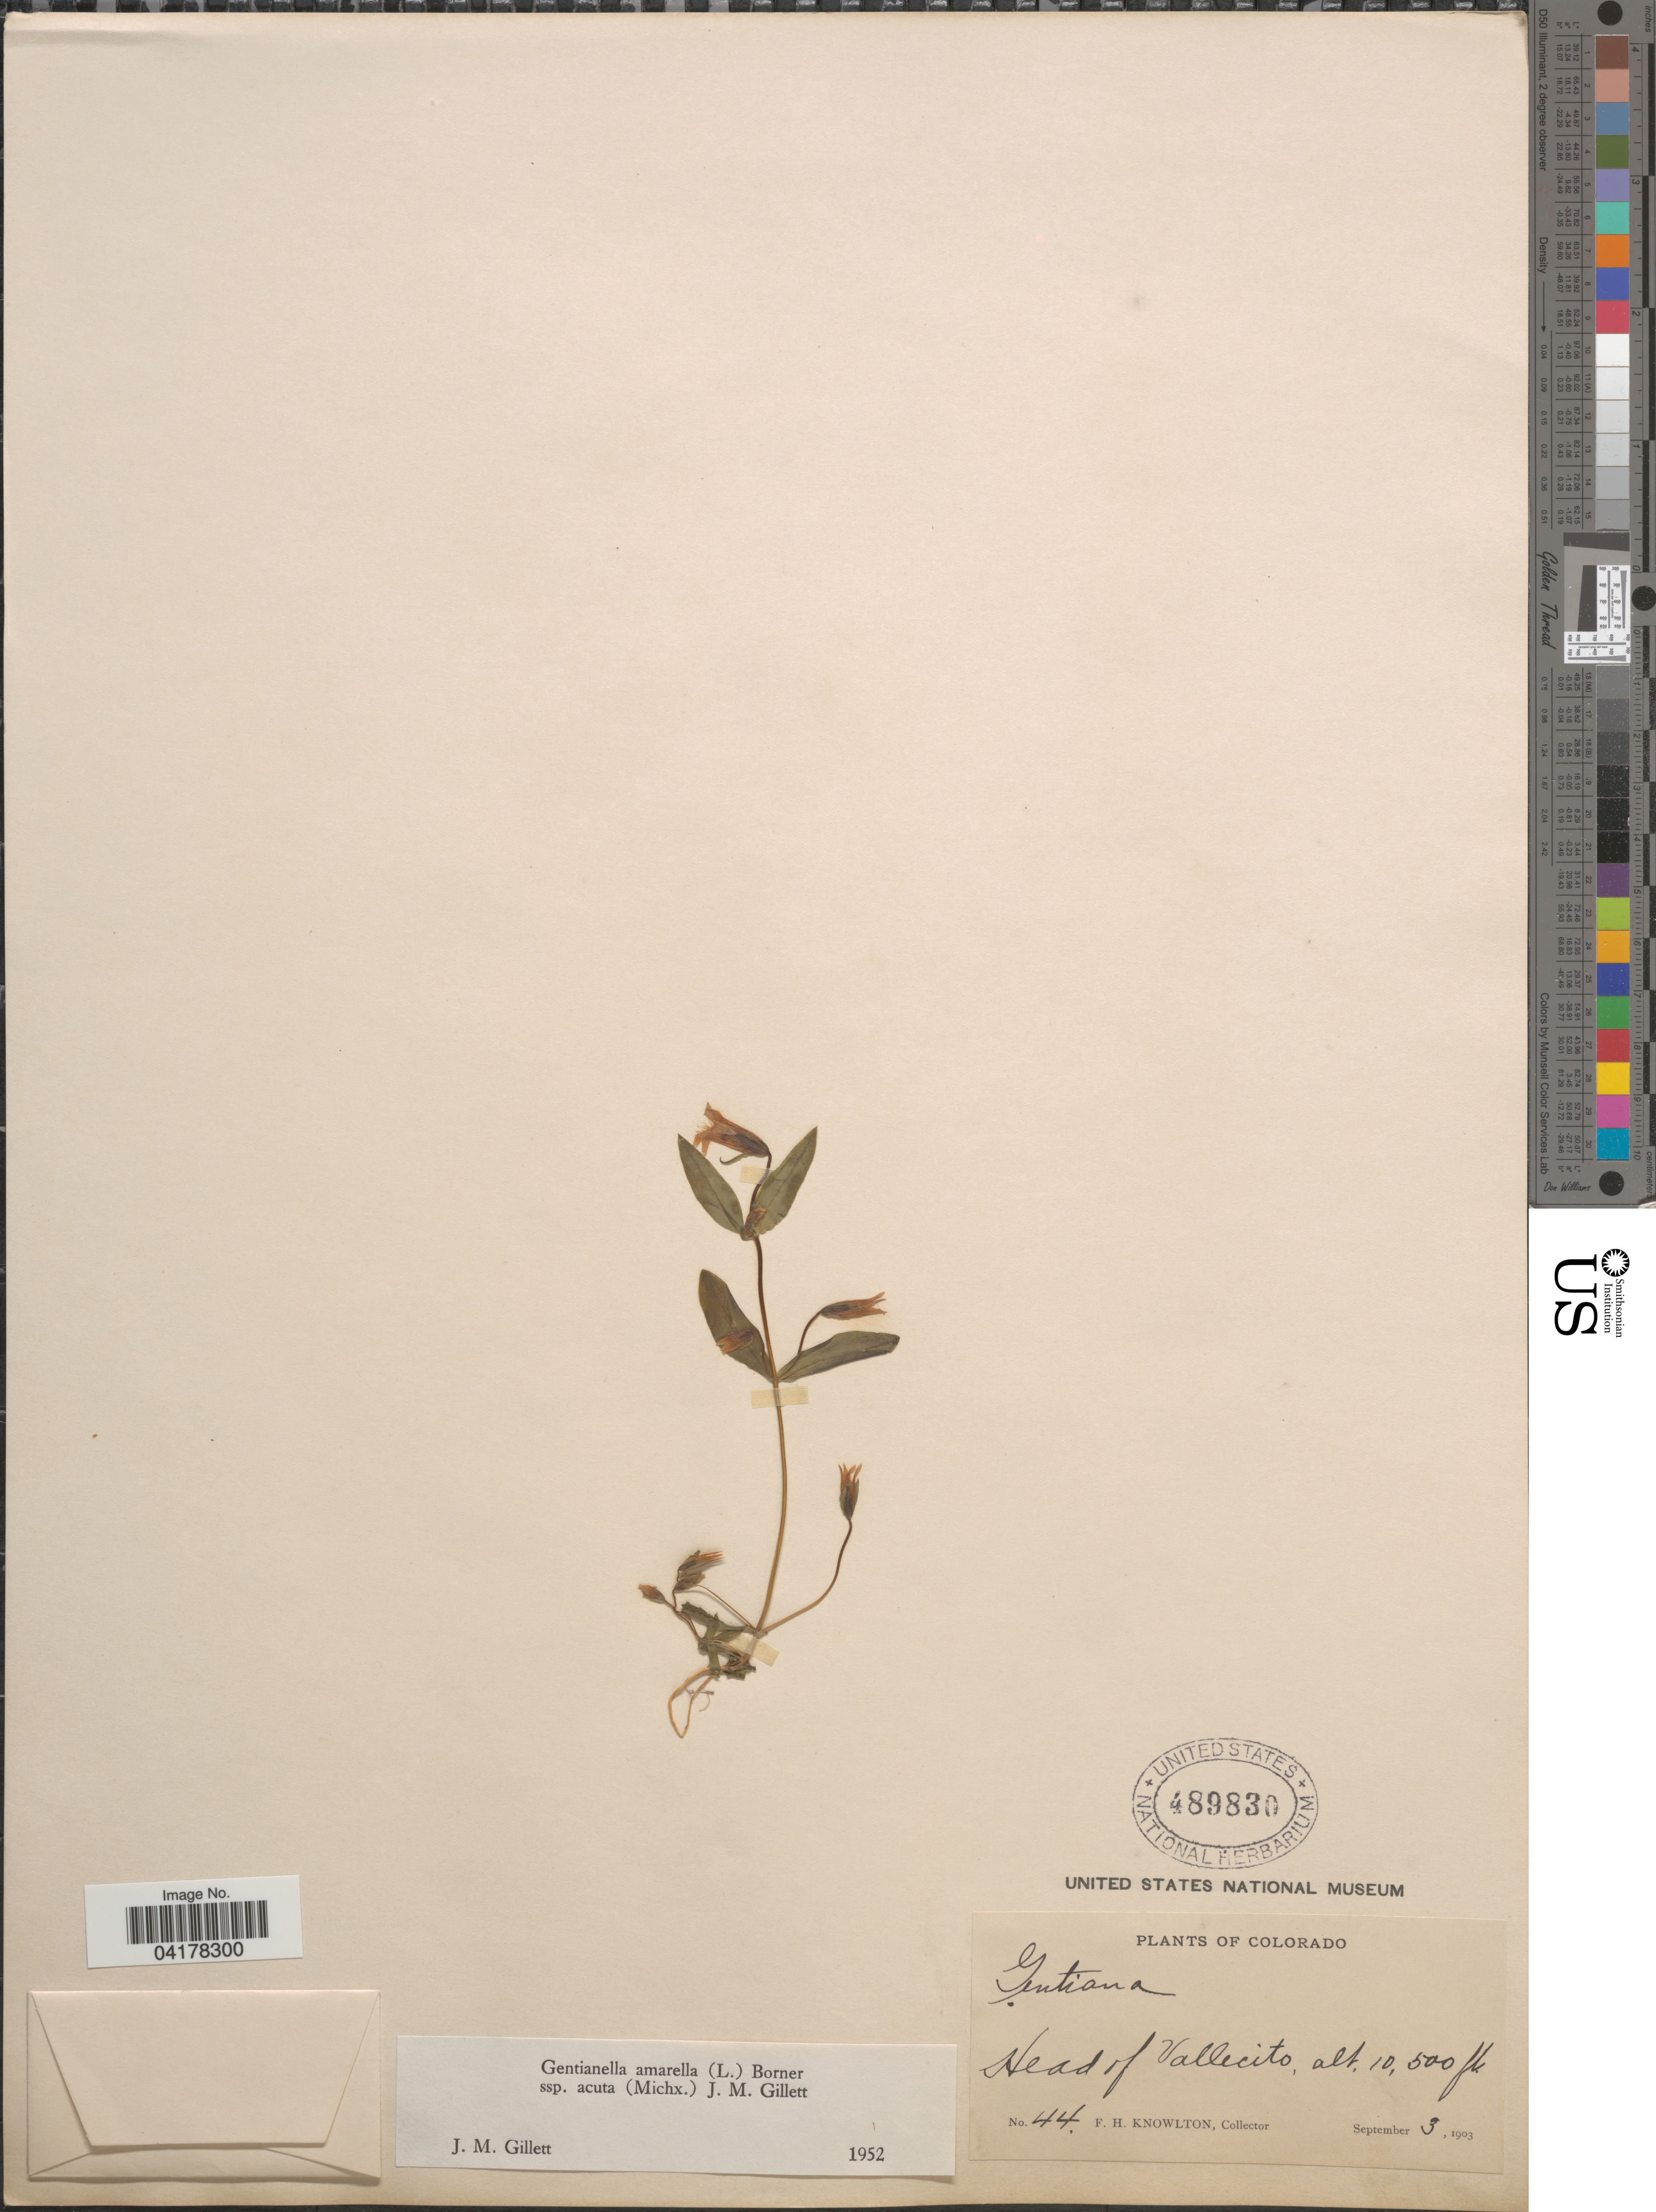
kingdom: Plantae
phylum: Tracheophyta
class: Magnoliopsida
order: Gentianales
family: Gentianaceae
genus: Gentianella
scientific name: Gentianella amarella subsp. acuta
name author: (Michx.) J.M. Gillett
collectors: F. H. Knowlton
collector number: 44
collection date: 1903-09-03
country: United States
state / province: Colorado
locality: Head of Vallecito.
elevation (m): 3200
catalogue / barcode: US 489830